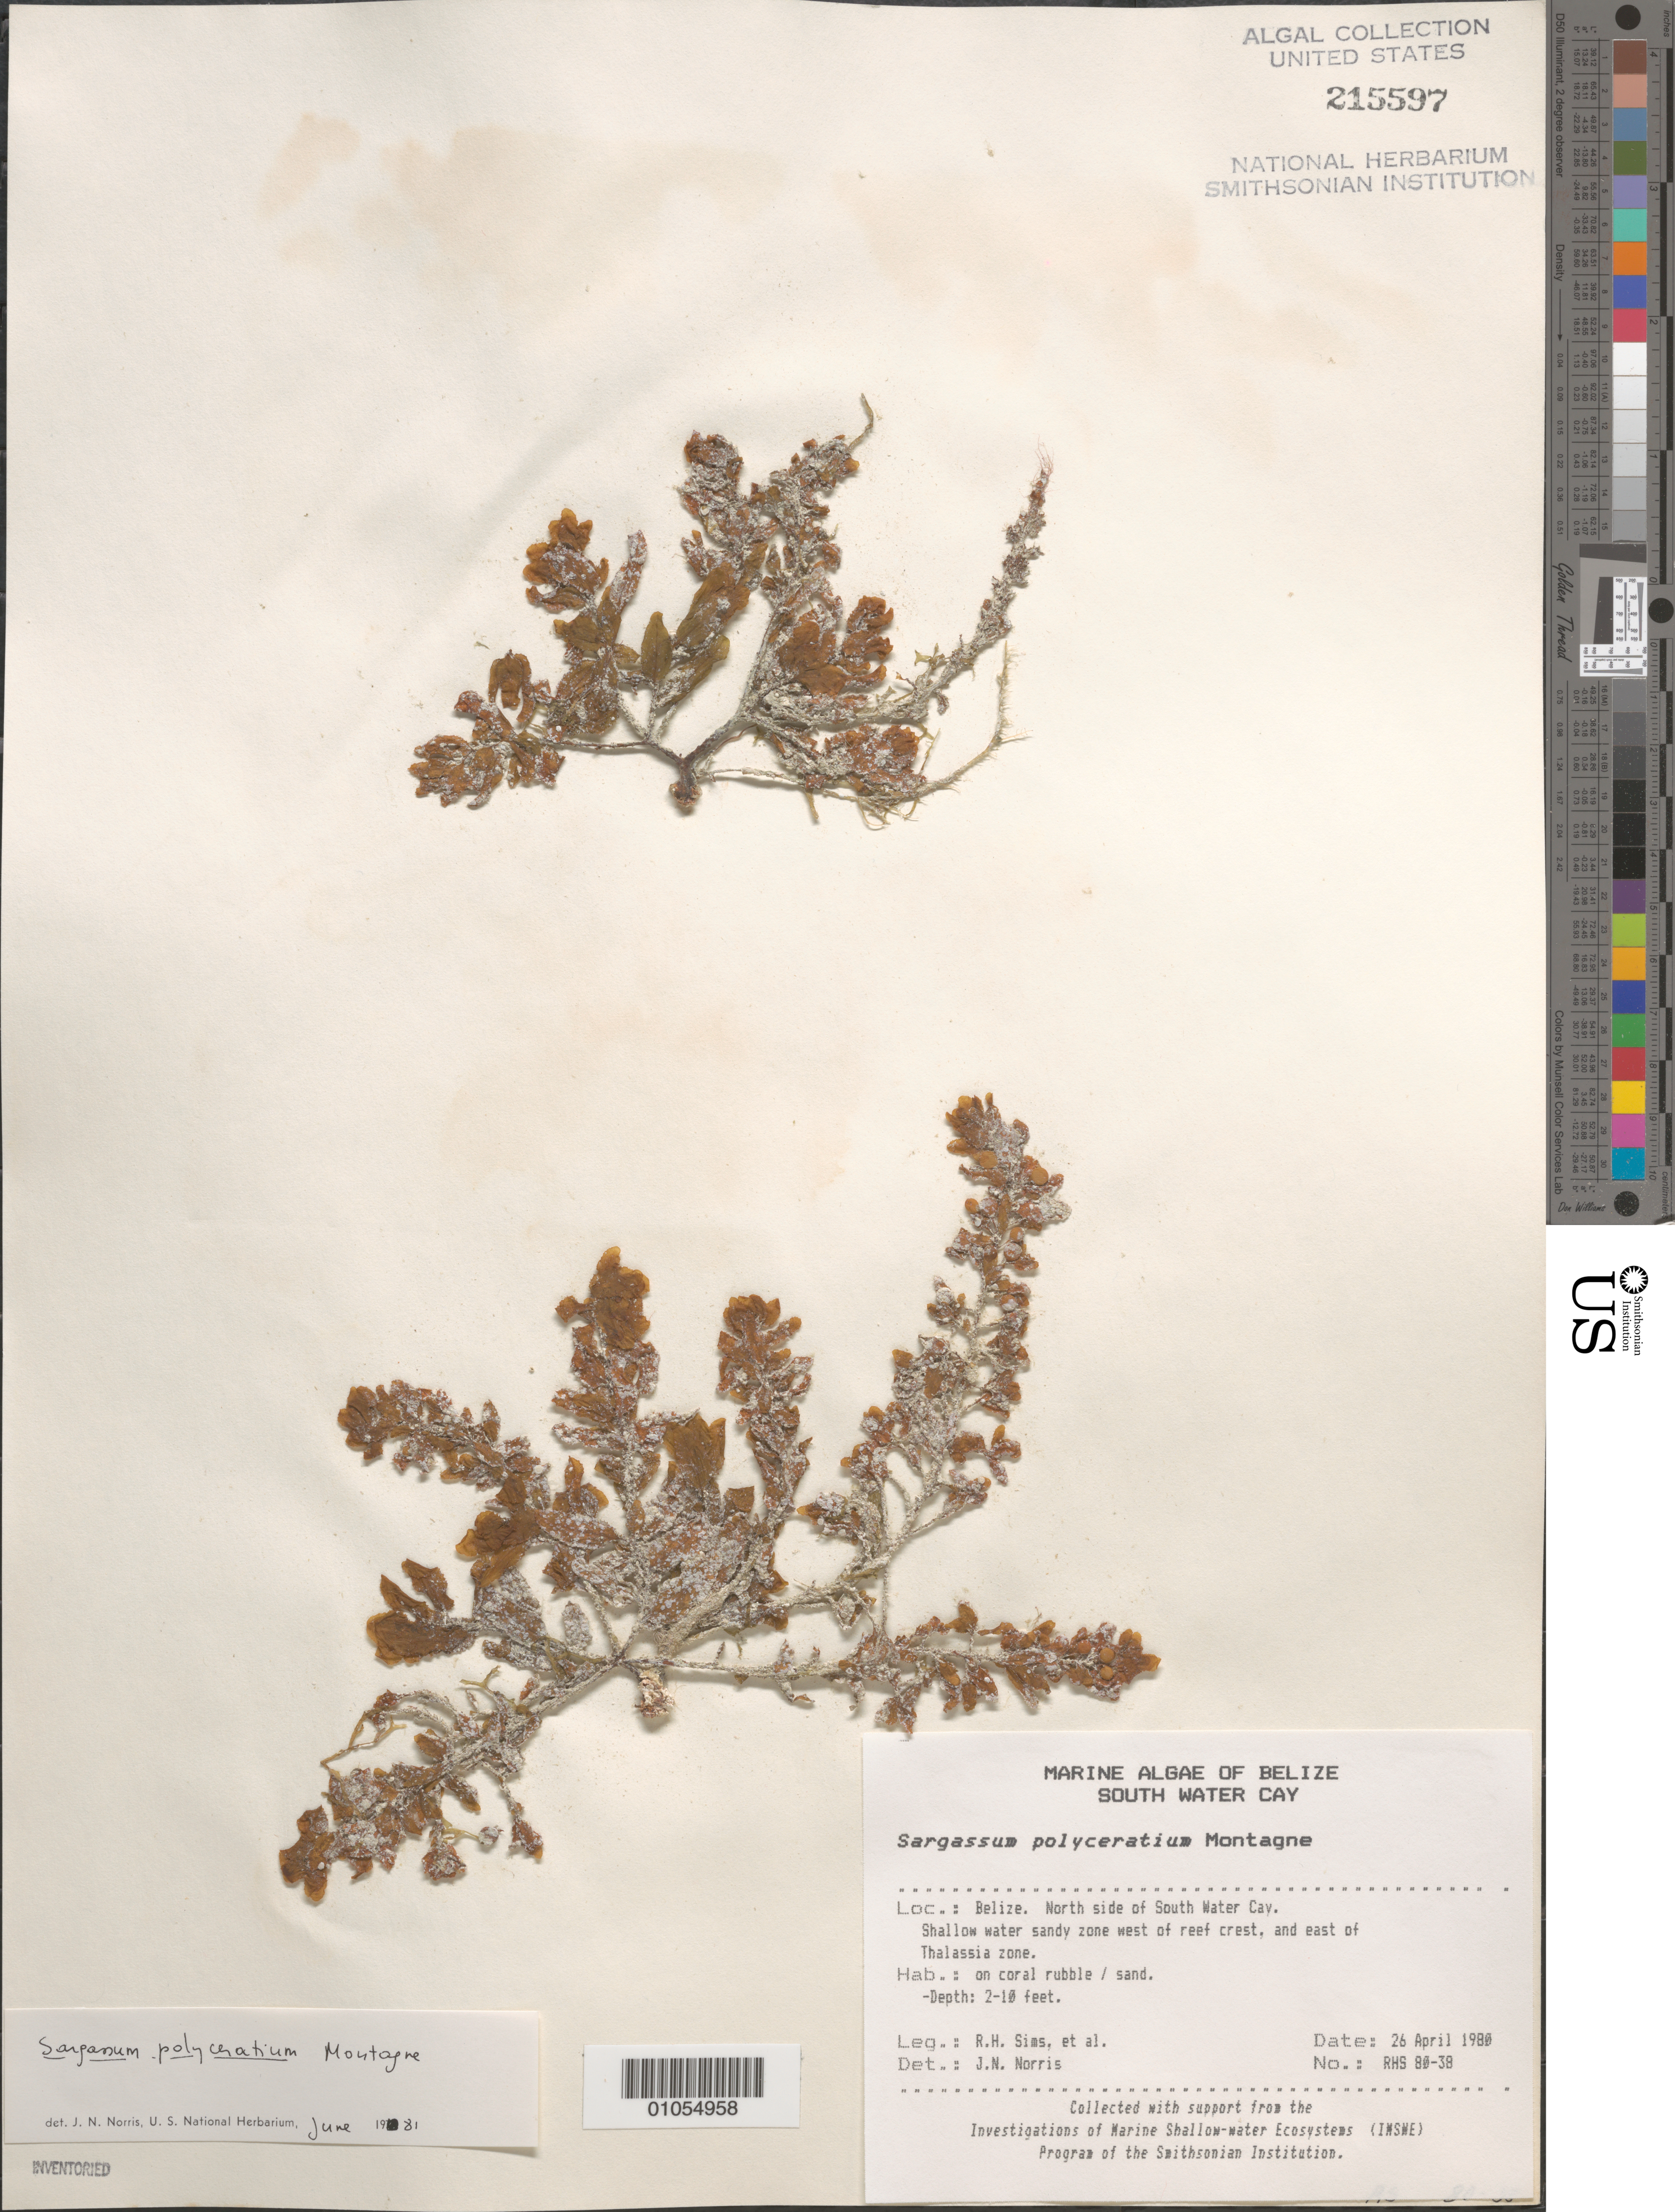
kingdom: Chromista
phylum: Ochrophyta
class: Phaeophyceae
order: Fucales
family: Sargassaceae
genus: Sargassum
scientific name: Sargassum polyceratium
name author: Mont.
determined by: Norris, James N.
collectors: R. H. Sims & et al.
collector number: RHS 80-38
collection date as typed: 26 Apr 1980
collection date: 1980-04-26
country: Belize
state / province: Stann Creek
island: South Water Cay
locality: Northern side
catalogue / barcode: US 215597